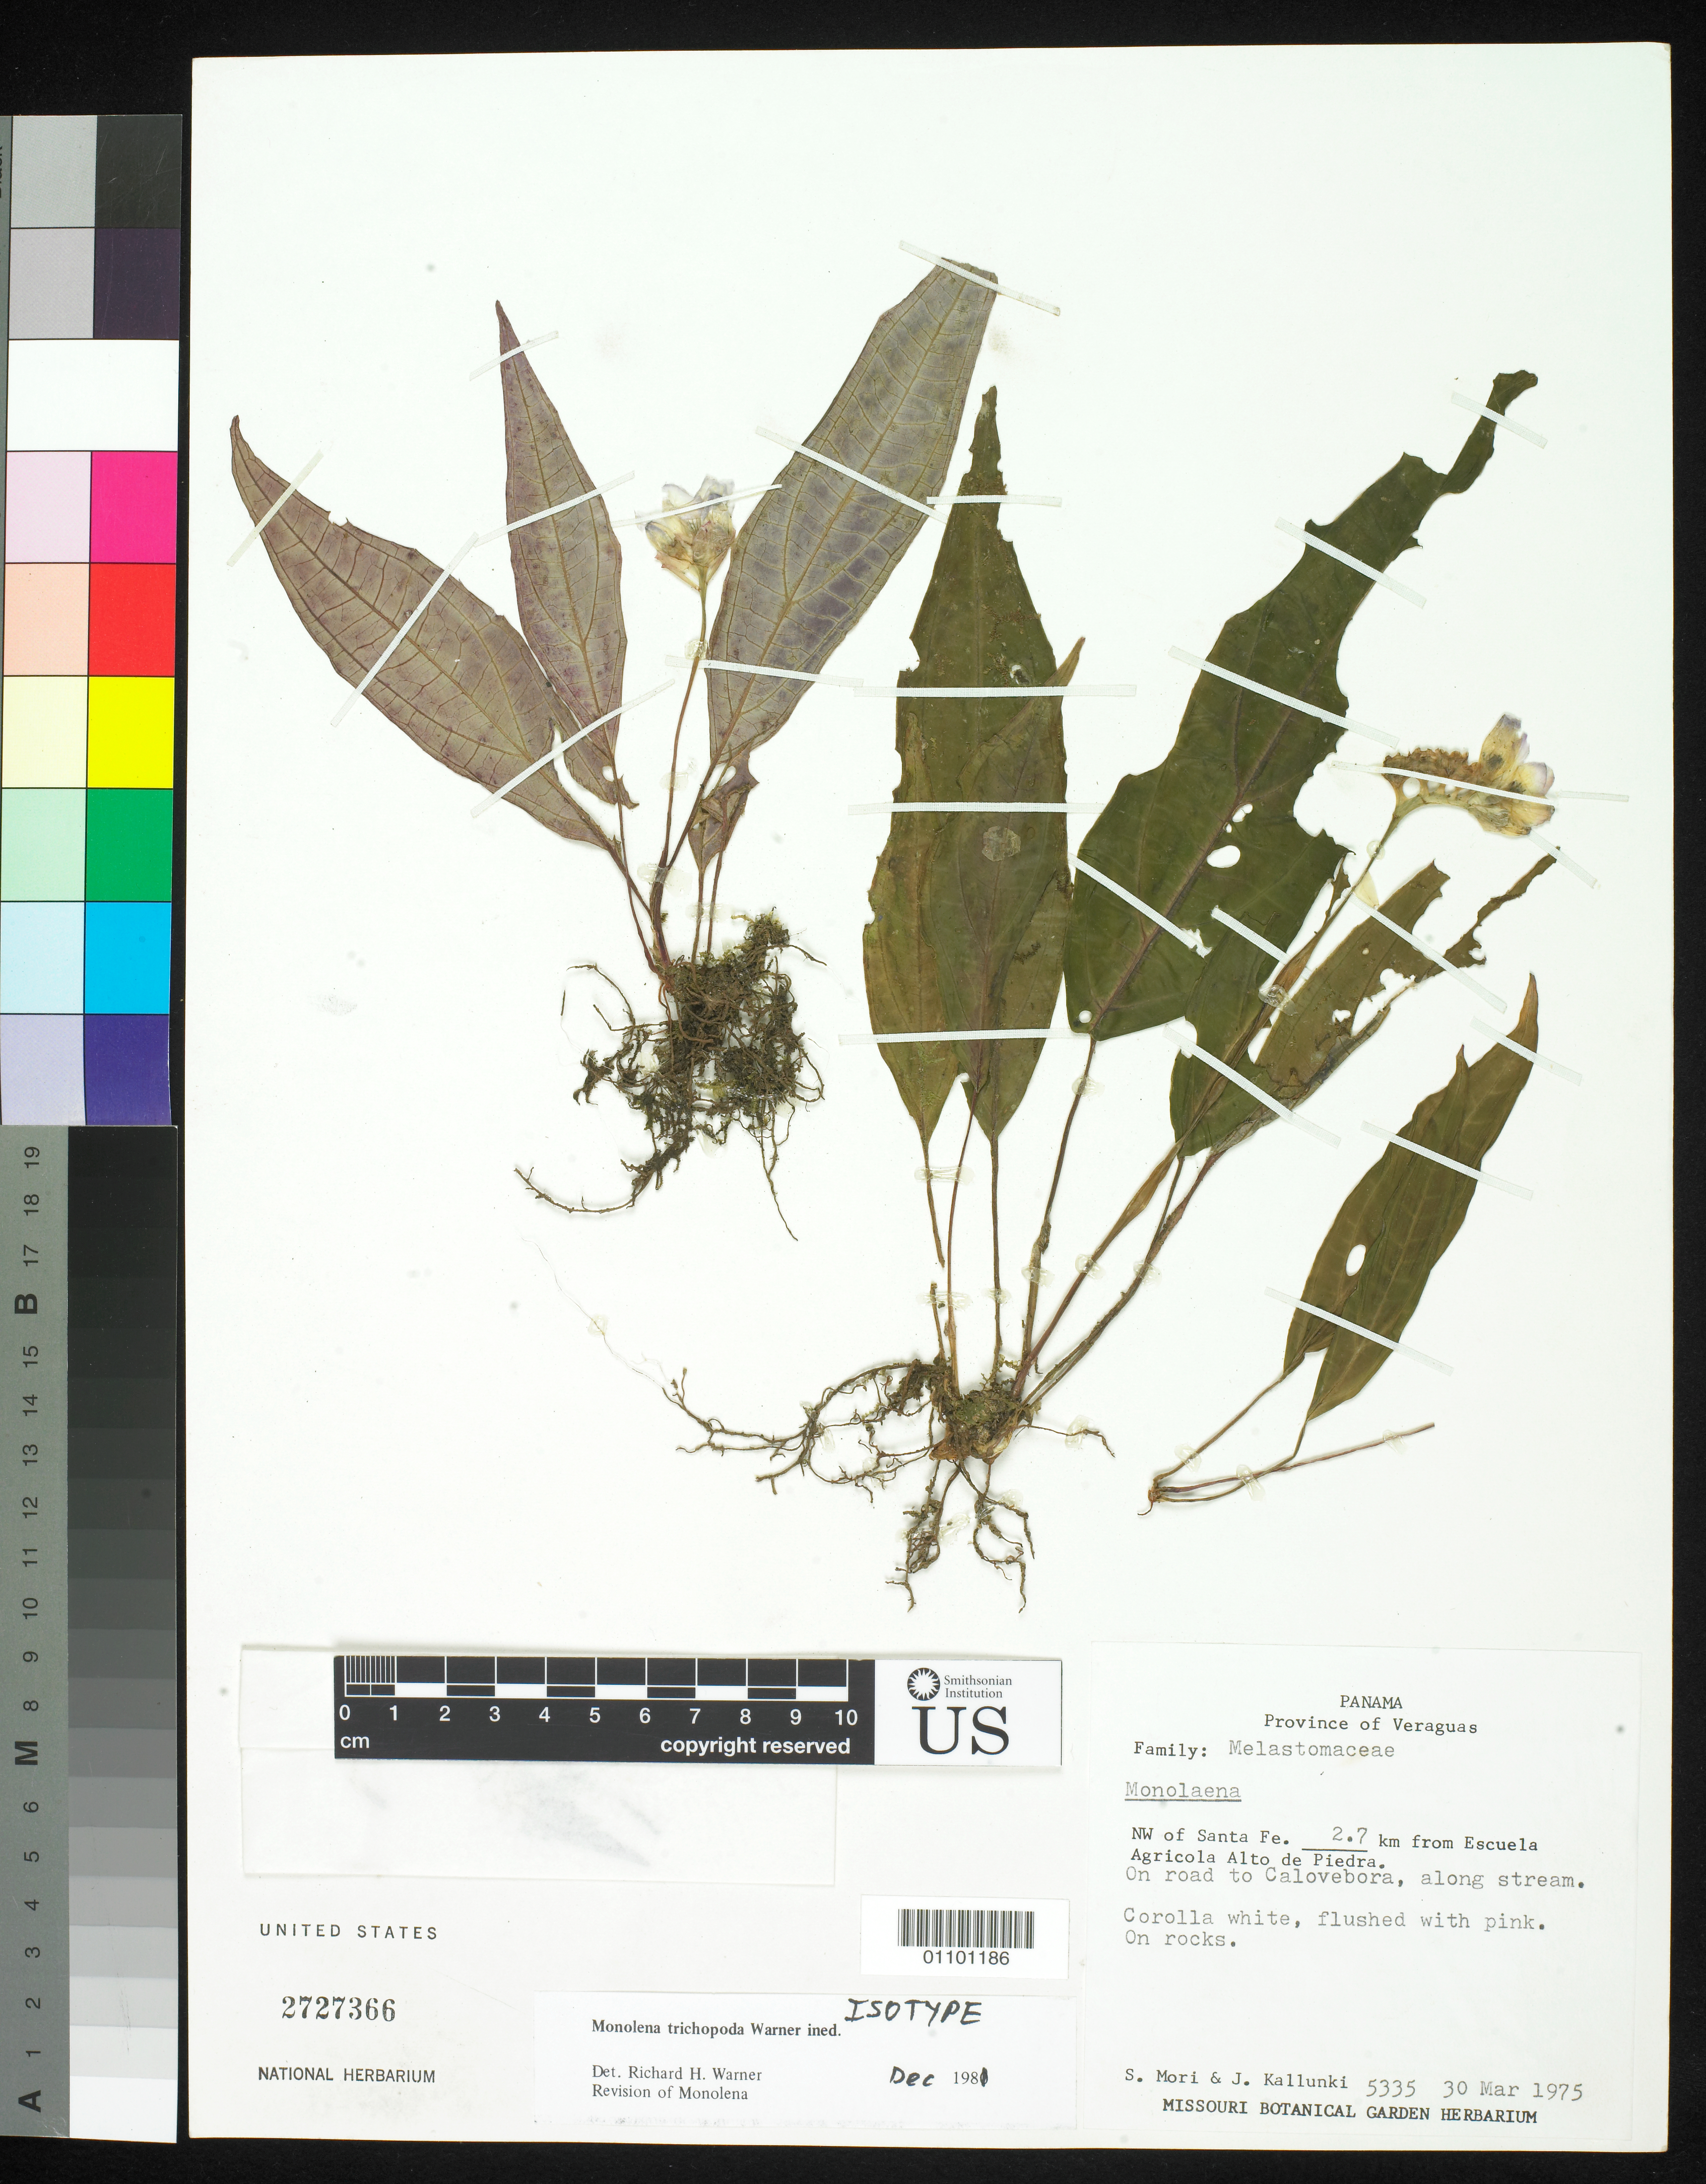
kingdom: Plantae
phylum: Tracheophyta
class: Magnoliopsida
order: Myrtales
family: Melastomataceae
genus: Monolena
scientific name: Monolena trichopoda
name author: Warner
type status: Isotype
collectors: S. Mori & J. Kallunki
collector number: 5335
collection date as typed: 30 Mar 1975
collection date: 1975-03-30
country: Panama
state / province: Panamá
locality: NW of Santa Fe. 2.7 km from Escuela Agricola Alto de Piedra.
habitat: On rocks.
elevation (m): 350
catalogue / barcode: US 2727366